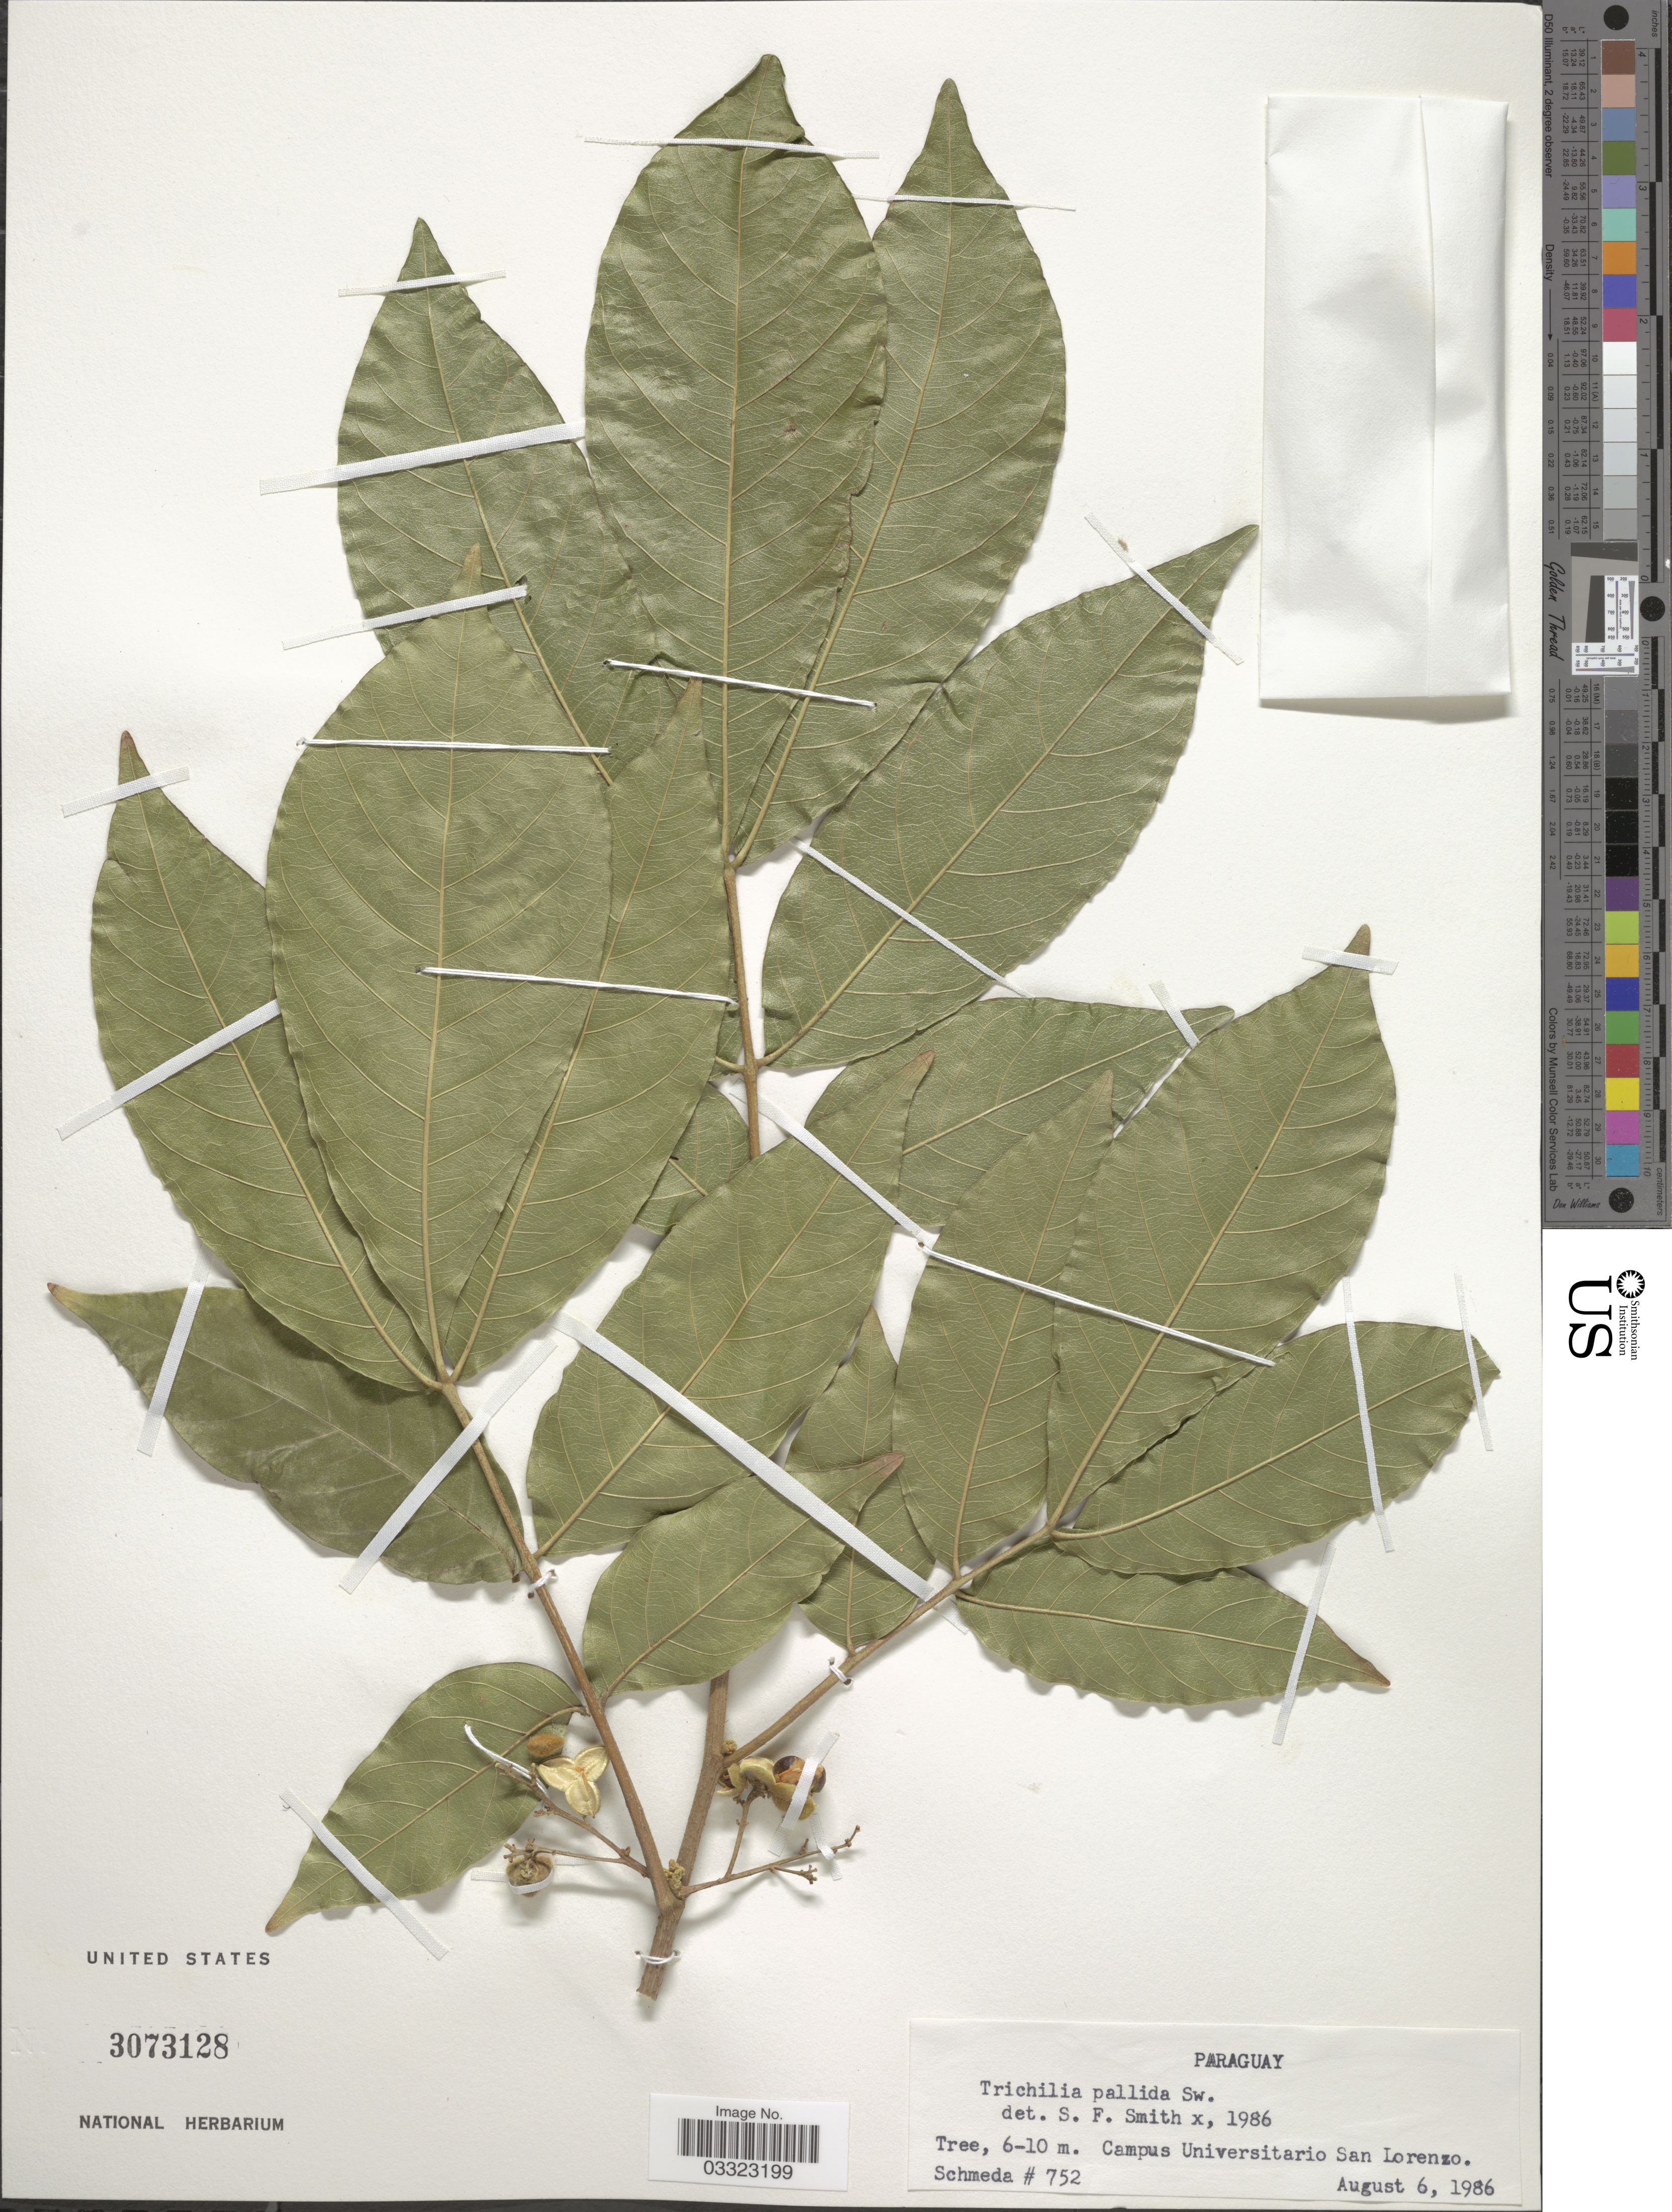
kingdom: Plantae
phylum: Tracheophyta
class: Magnoliopsida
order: Sapindales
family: Meliaceae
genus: Trichilia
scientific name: Trichilia pallida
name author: Sw.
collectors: Schmeda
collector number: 752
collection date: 1986-08-06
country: Paraguay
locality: Campus Universitario San Lorenzo.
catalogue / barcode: US 3073128